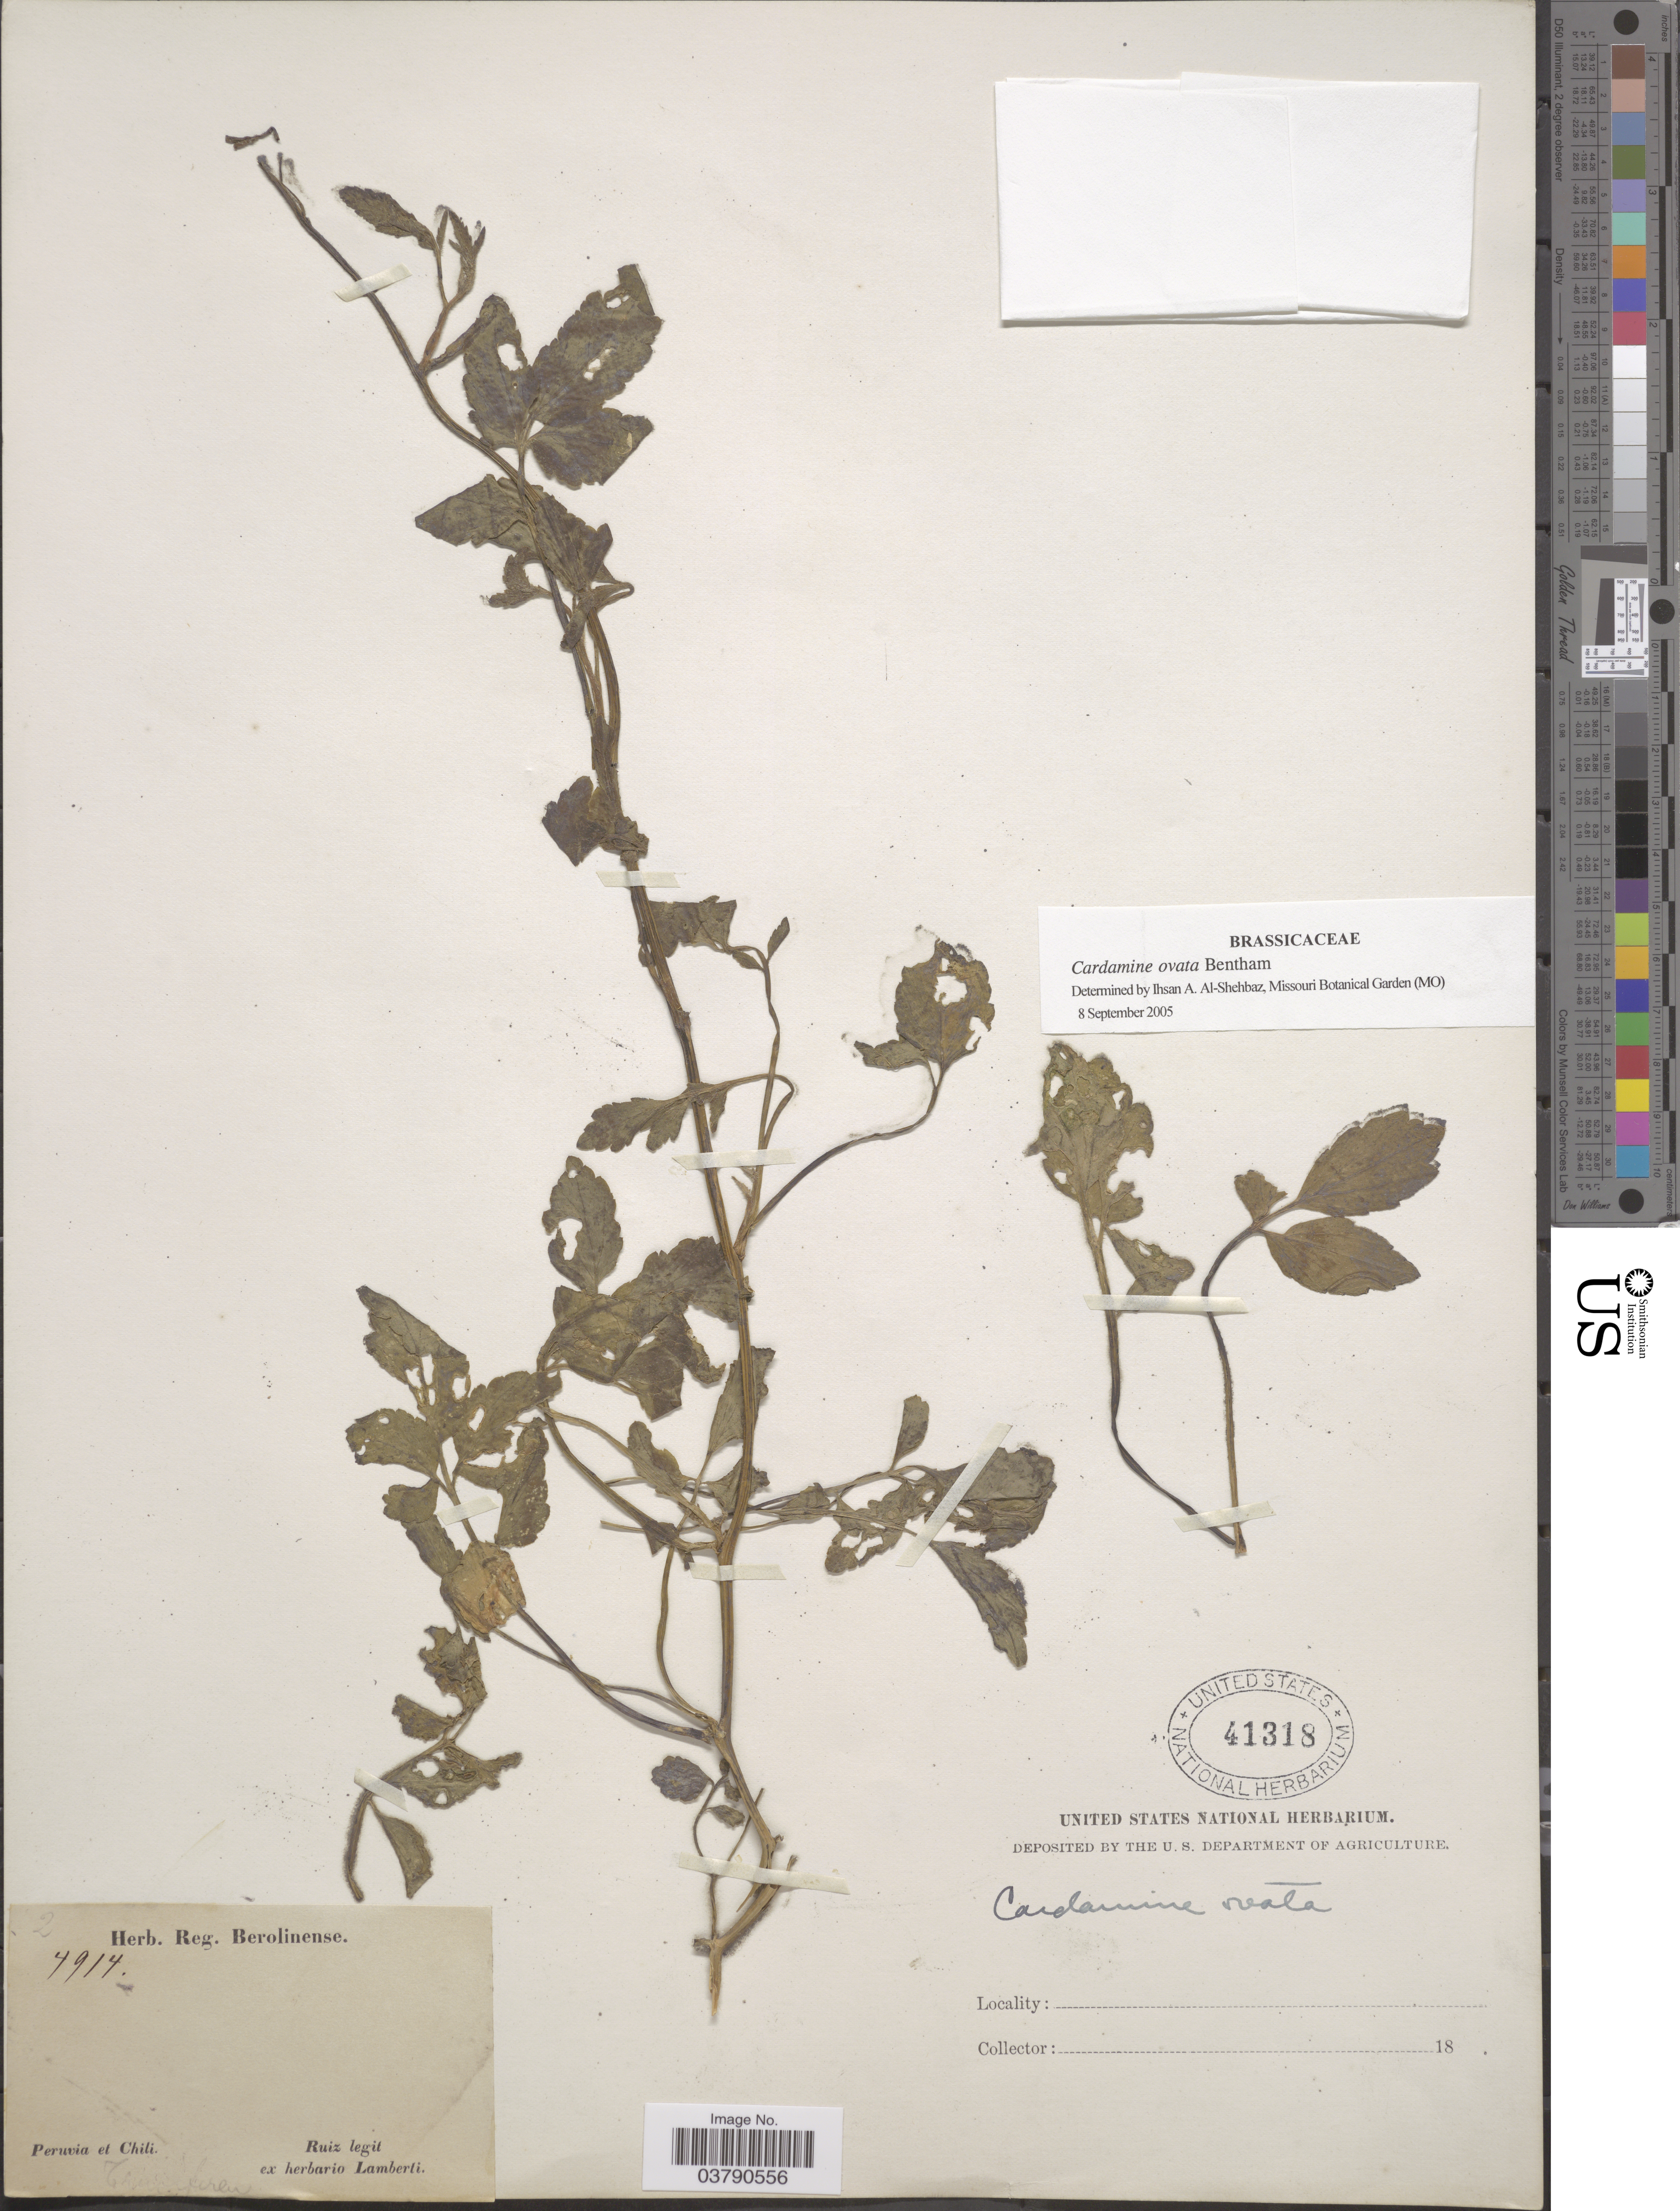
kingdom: Plantae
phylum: Tracheophyta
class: Magnoliopsida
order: Brassicales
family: Brassicaceae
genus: Cardamine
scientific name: Cardamine ovata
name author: Benth.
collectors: Ruiz, --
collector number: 4914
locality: Peruvia et Chili.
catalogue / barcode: US 41318